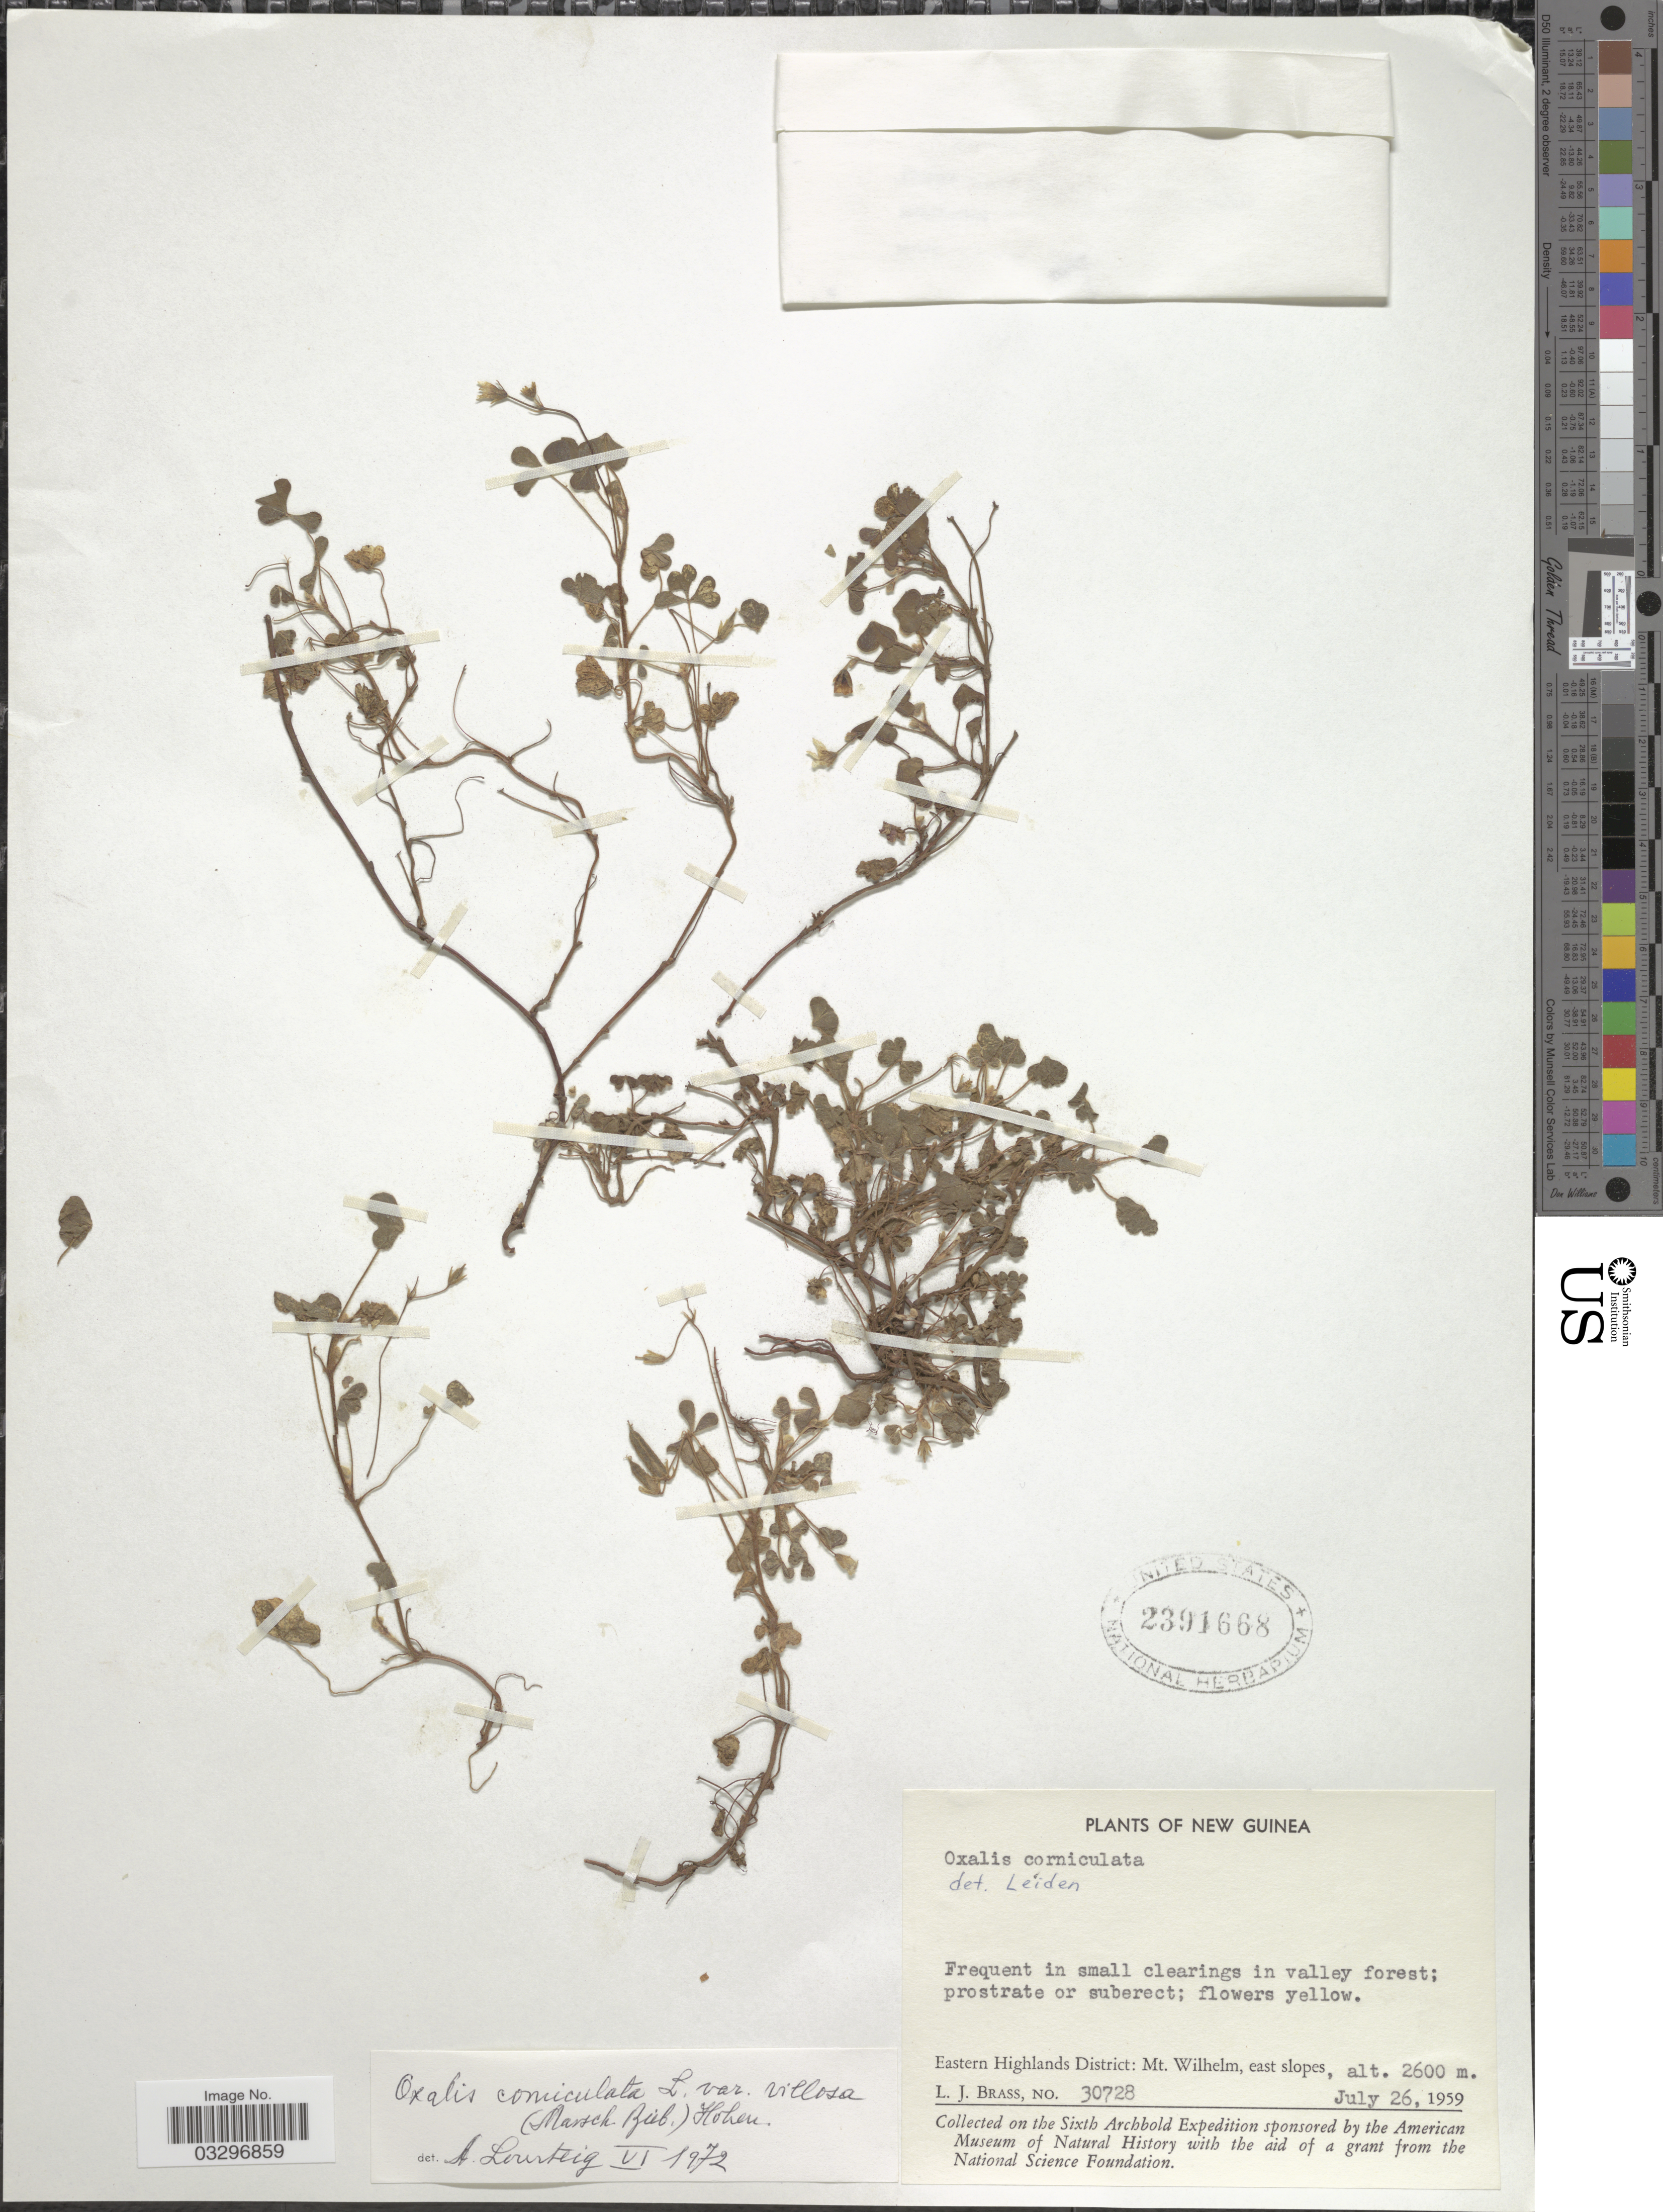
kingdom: Plantae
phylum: Tracheophyta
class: Magnoliopsida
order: Oxalidales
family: Oxalidaceae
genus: Oxalis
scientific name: Oxalis corniculata var. villosa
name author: (M. Bieb.) Hohen.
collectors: L. J. Brass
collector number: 30728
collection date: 1959-07-26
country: Papua New Guinea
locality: New Guinea. Eastern Highlands District: Mt. Wilhelm, east slopes.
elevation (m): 2600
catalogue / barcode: US 2391668